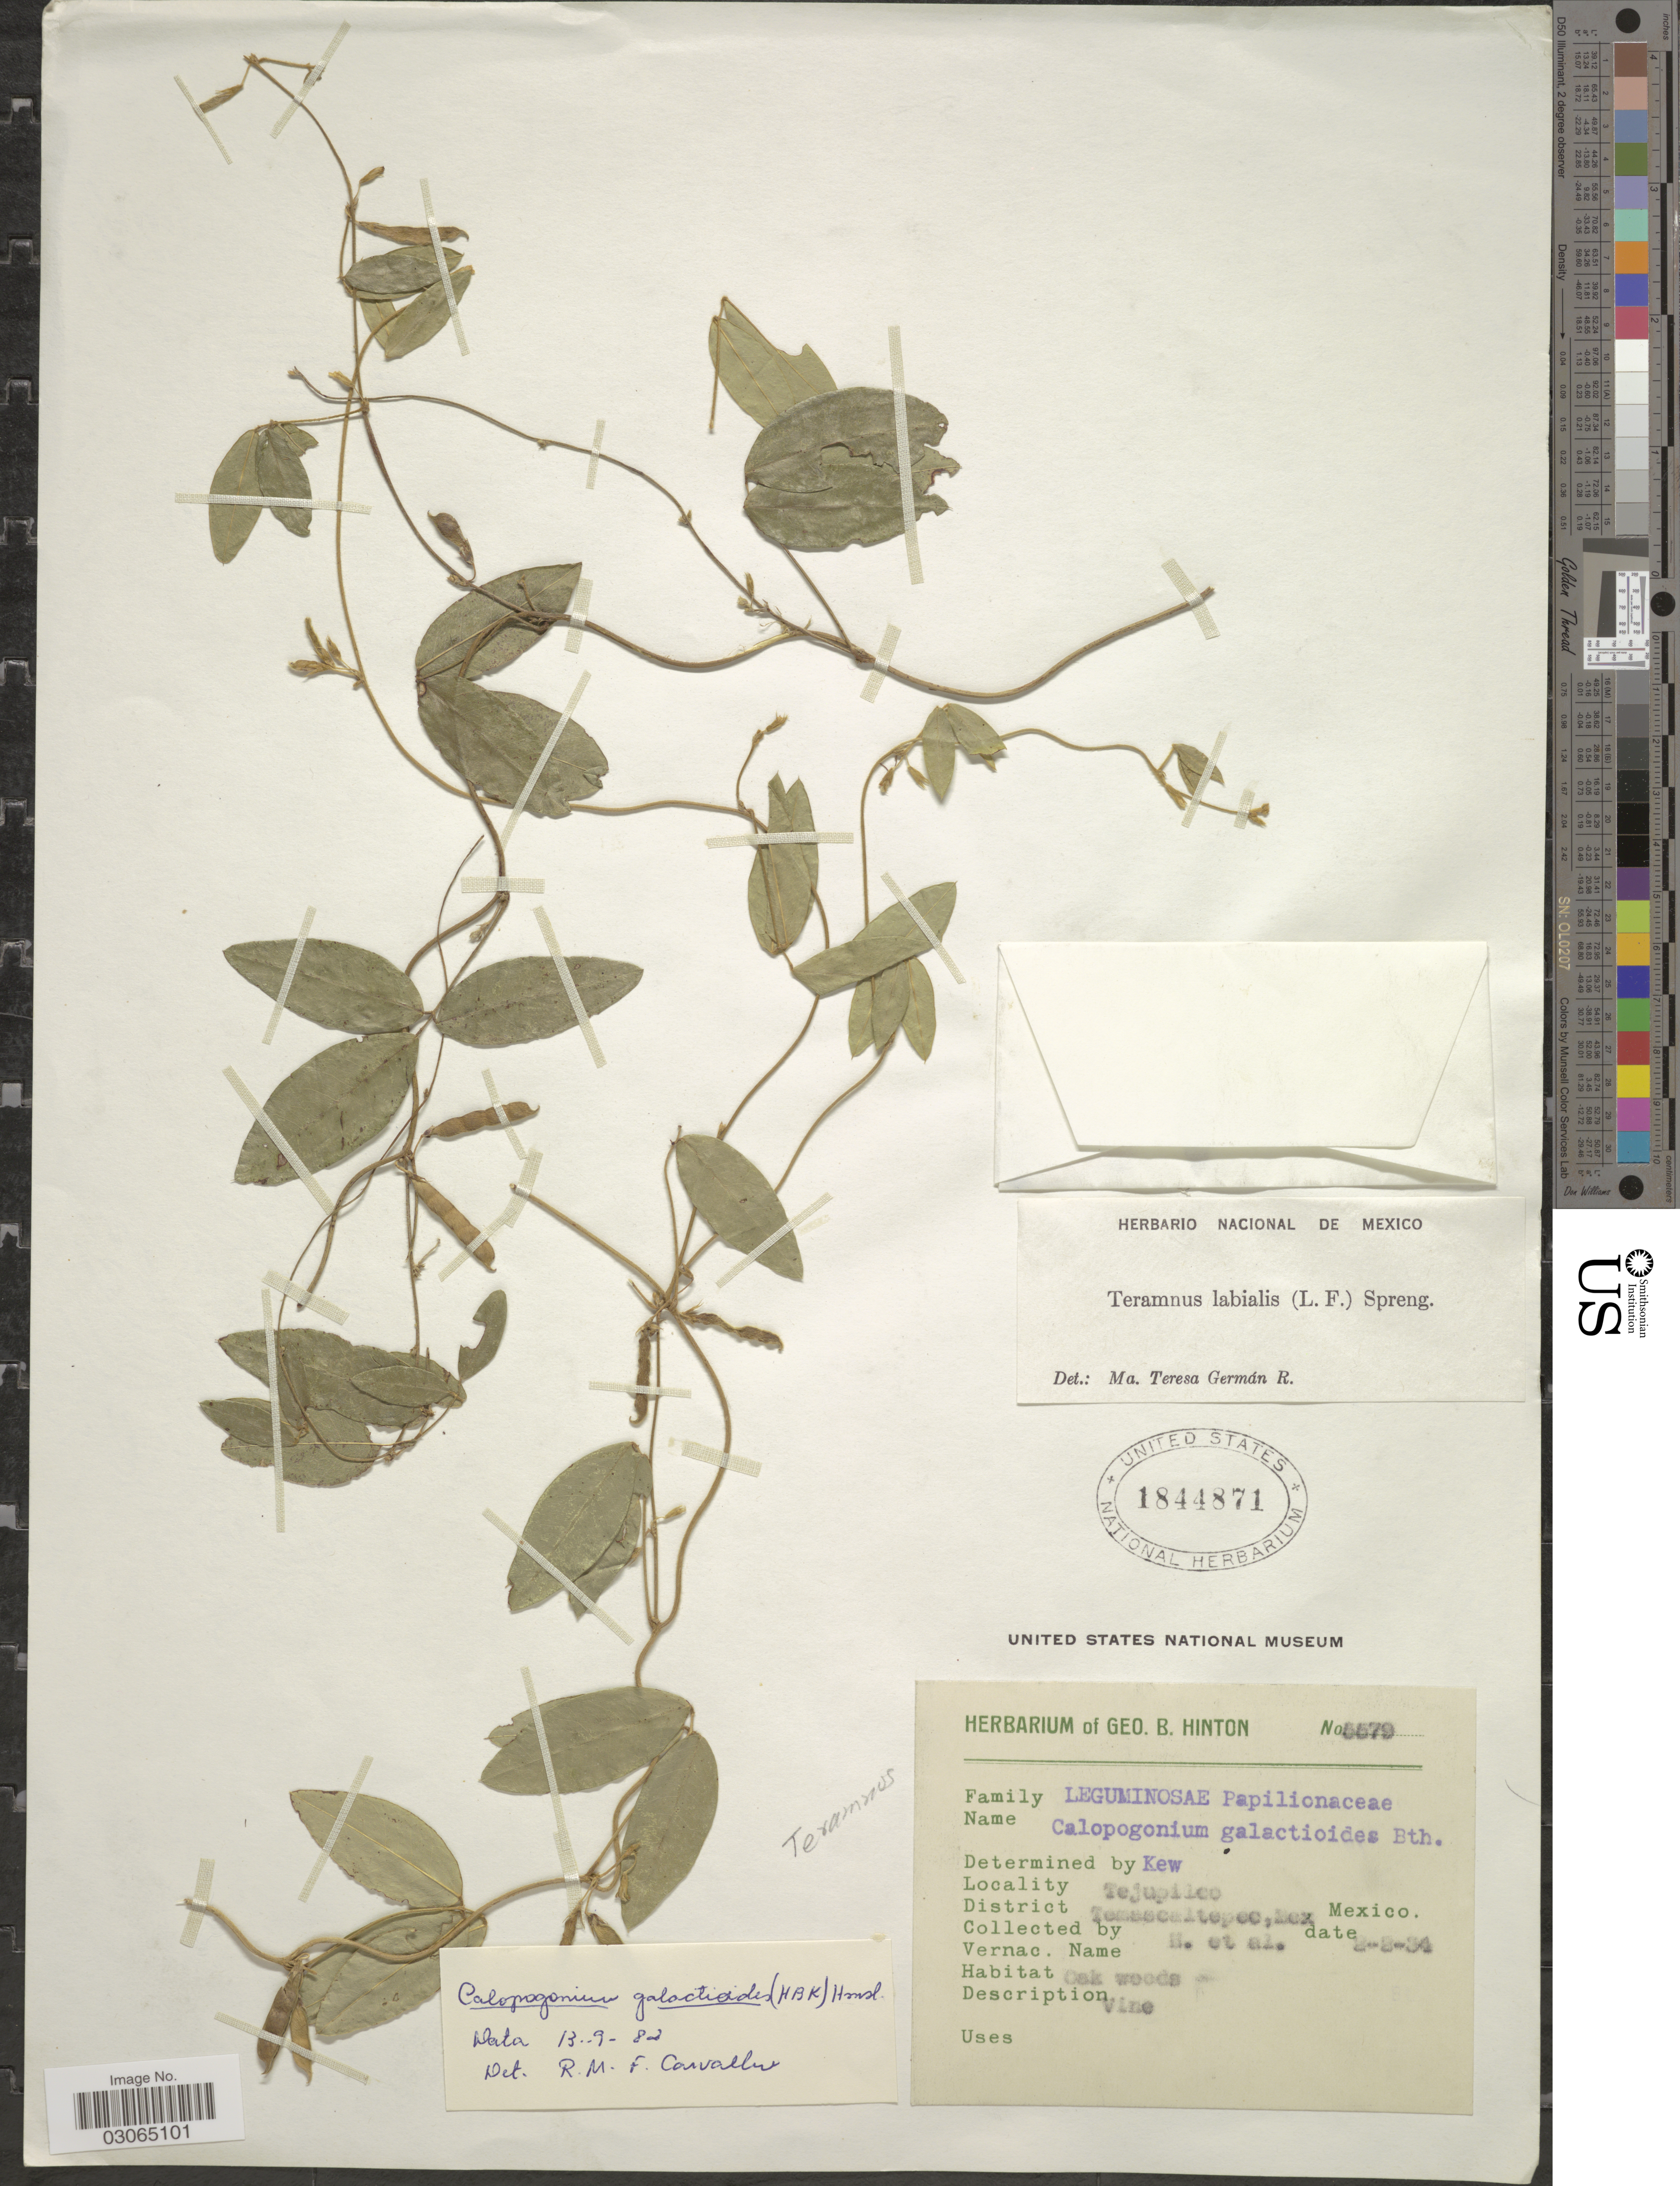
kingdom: Plantae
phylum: Tracheophyta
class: Magnoliopsida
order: Fabales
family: Fabaceae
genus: Teramnus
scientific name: Teramnus labialis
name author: (L. f.) Spreng.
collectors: G. B. Hinton & et al.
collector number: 5579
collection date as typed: Transcribed d/m/y: 2/2/34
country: Mexico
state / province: México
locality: Tejupilco. District Temascaltepec.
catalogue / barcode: US 1844871